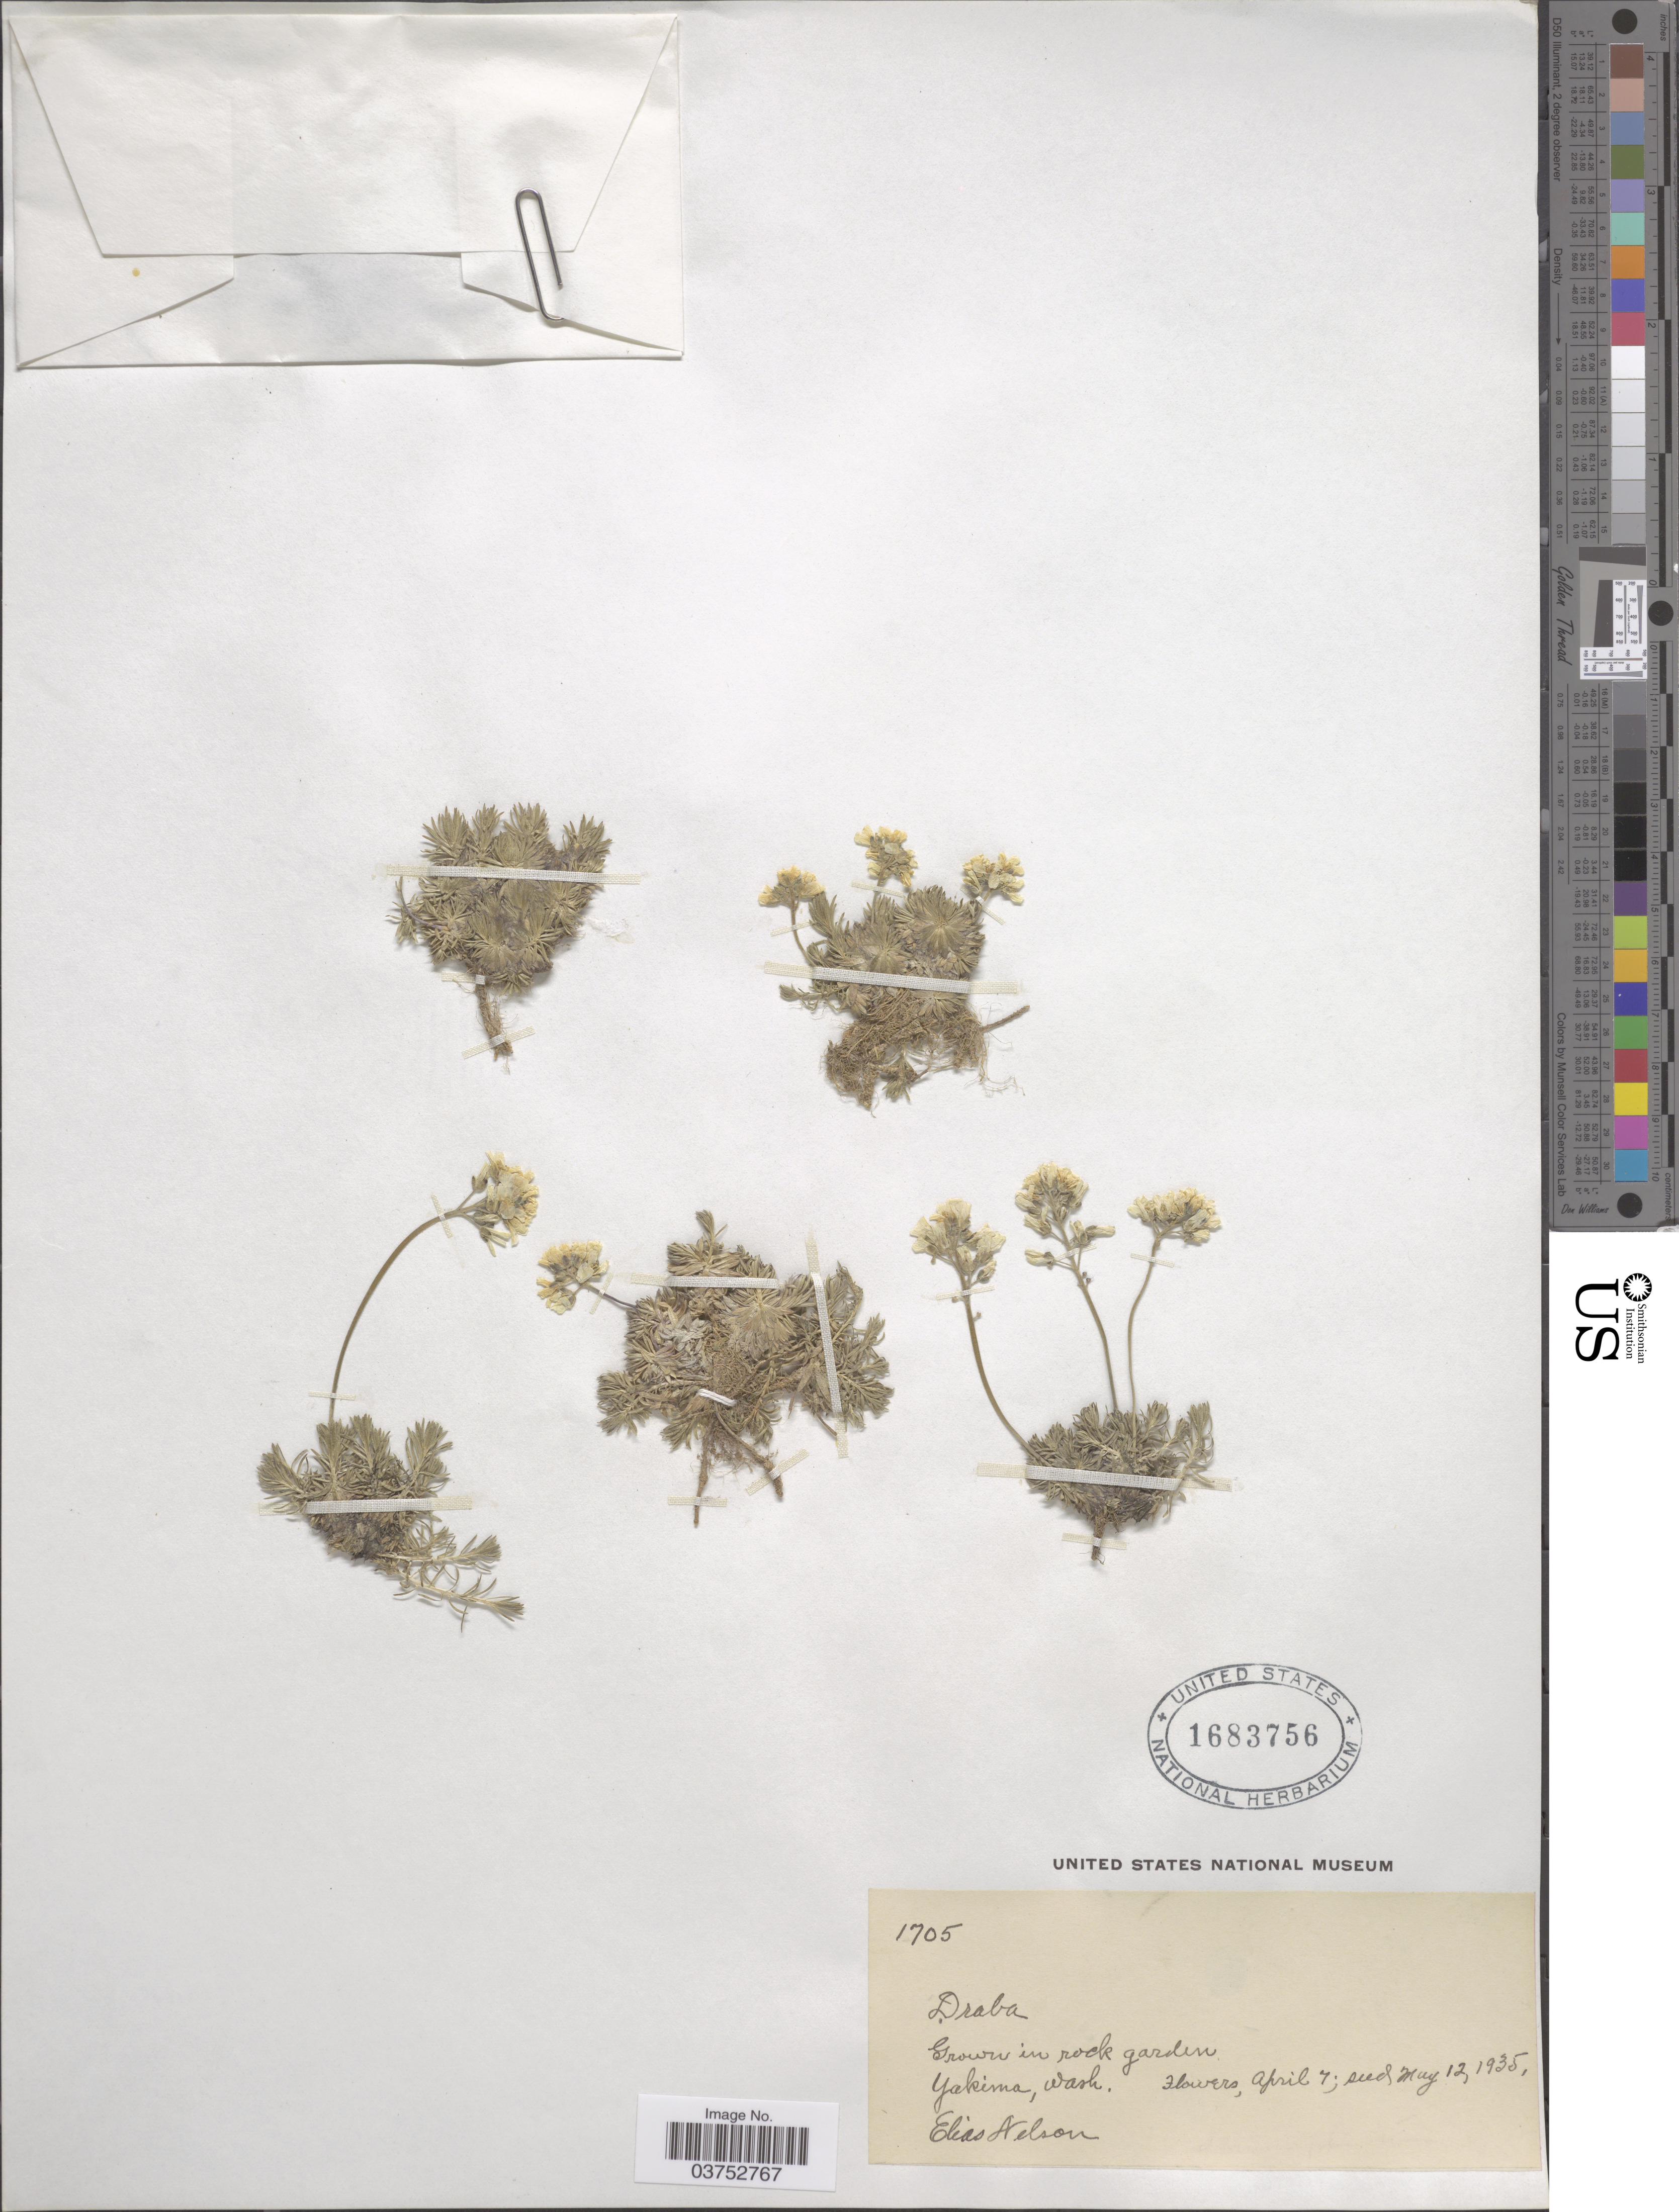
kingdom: Plantae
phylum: Tracheophyta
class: Magnoliopsida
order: Brassicales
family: Brassicaceae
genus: Draba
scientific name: Draba sp.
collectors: E. Nelson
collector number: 1705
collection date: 1935-04-07/1935-05-12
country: United States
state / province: Washington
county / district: Yakima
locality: Yakima.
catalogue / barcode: US 1683756